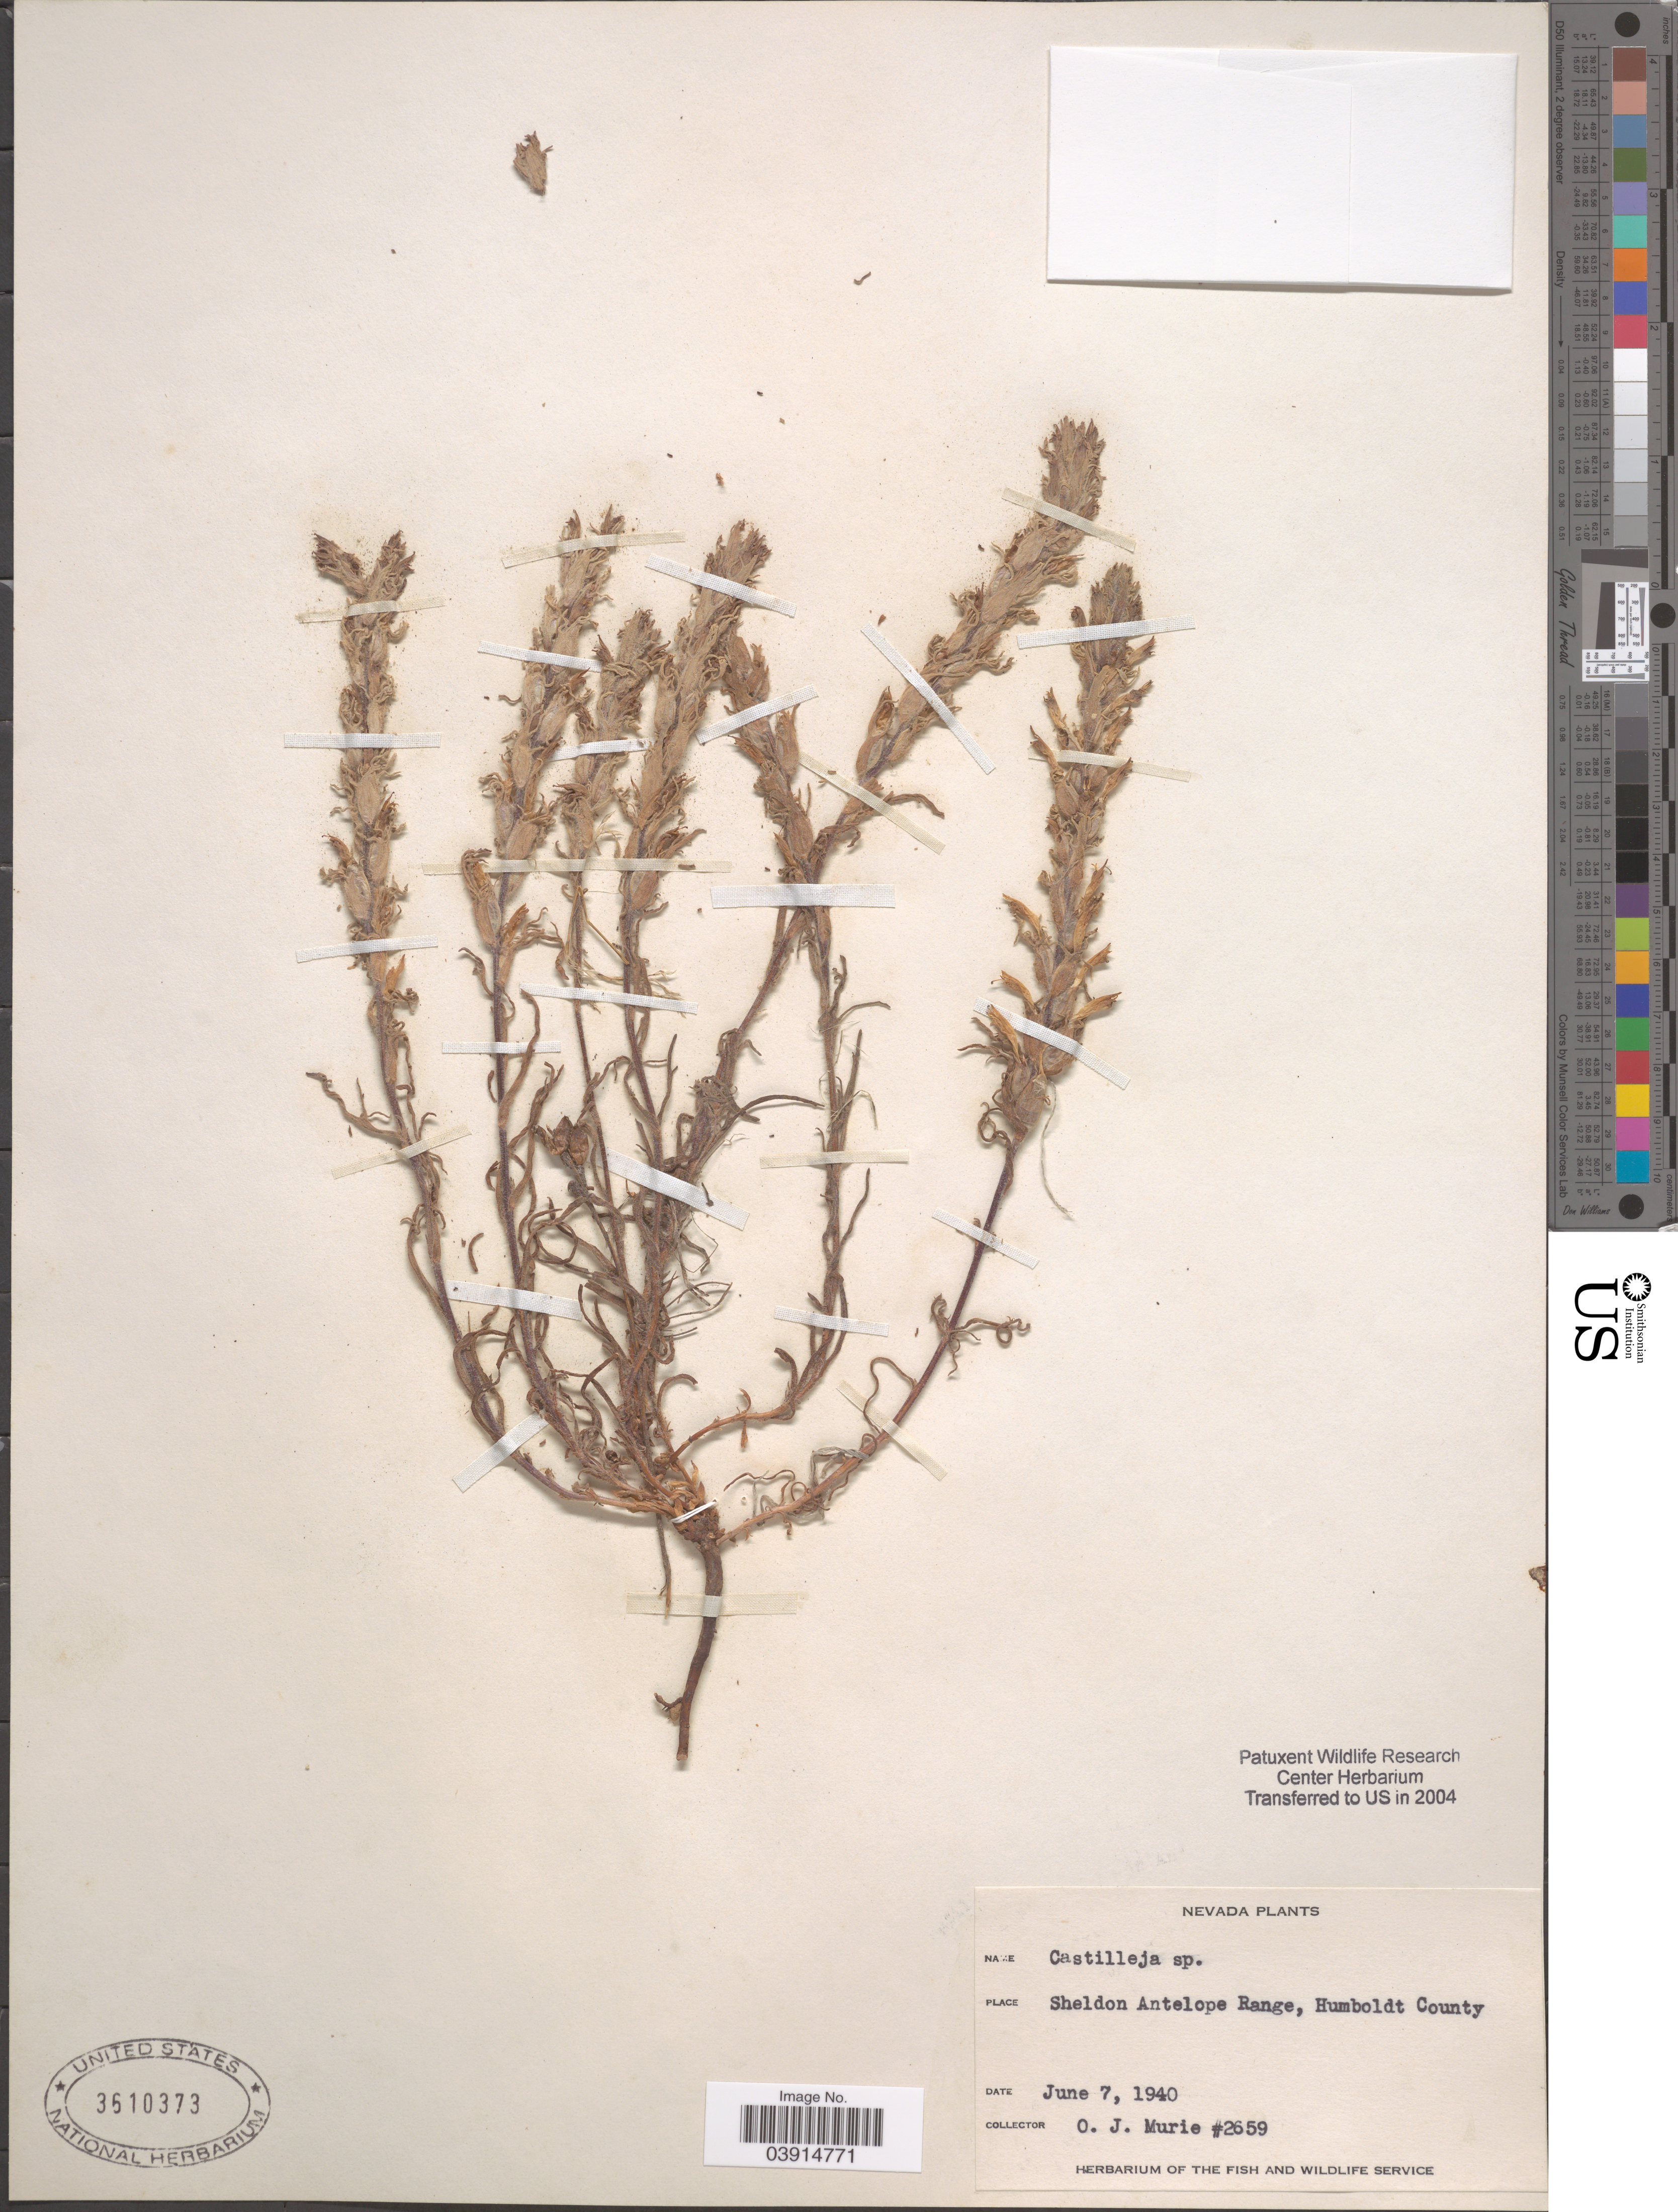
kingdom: Plantae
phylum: Tracheophyta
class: Magnoliopsida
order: Lamiales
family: Orobanchaceae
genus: Castilleja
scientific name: Castilleja sp.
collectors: O. Murie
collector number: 2659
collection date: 1940-06-07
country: United States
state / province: Nevada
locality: Sheldon Antelope Range, Humboldt County.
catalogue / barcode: US 3610373